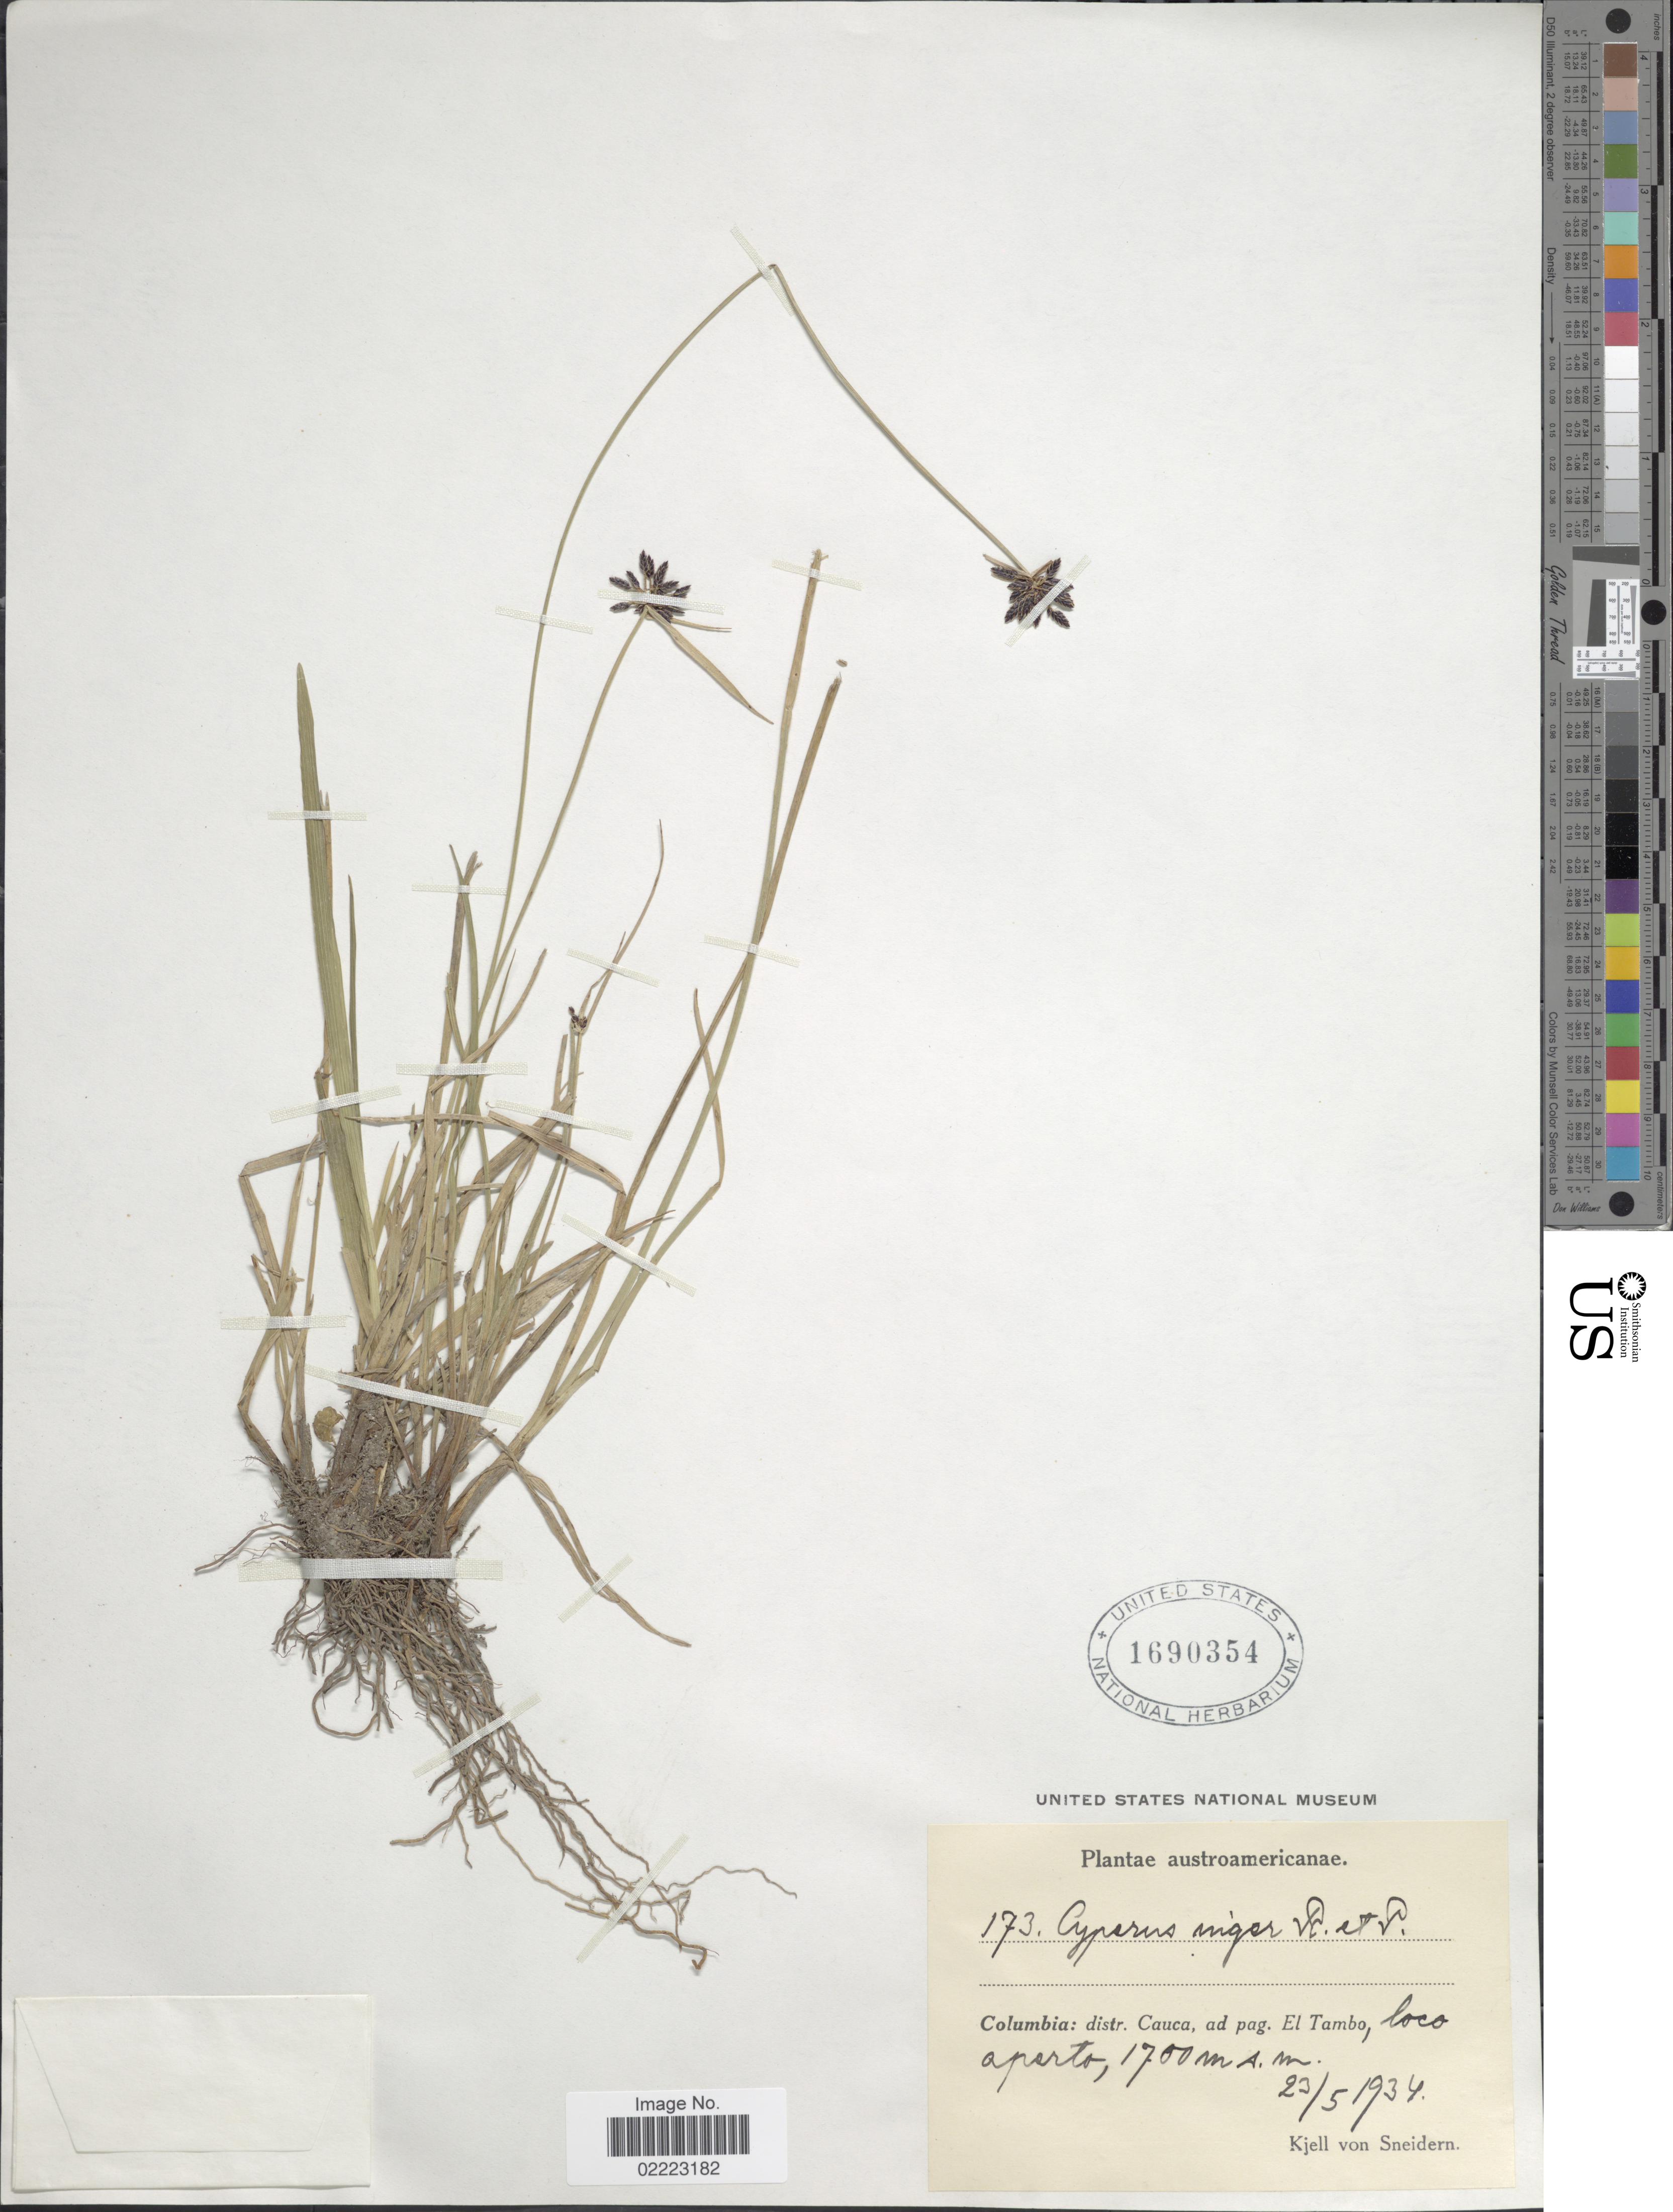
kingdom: Plantae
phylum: Tracheophyta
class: Liliopsida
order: Poales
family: Cyperaceae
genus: Cyperus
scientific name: Cyperus niger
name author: Ruiz & Pav.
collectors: K. von Sneidern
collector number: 173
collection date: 1934-05-23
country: Colombia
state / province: Cauca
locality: Distr. Cauca, ad pag. El Tambo, loco aperto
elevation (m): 1700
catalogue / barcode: US 1690354